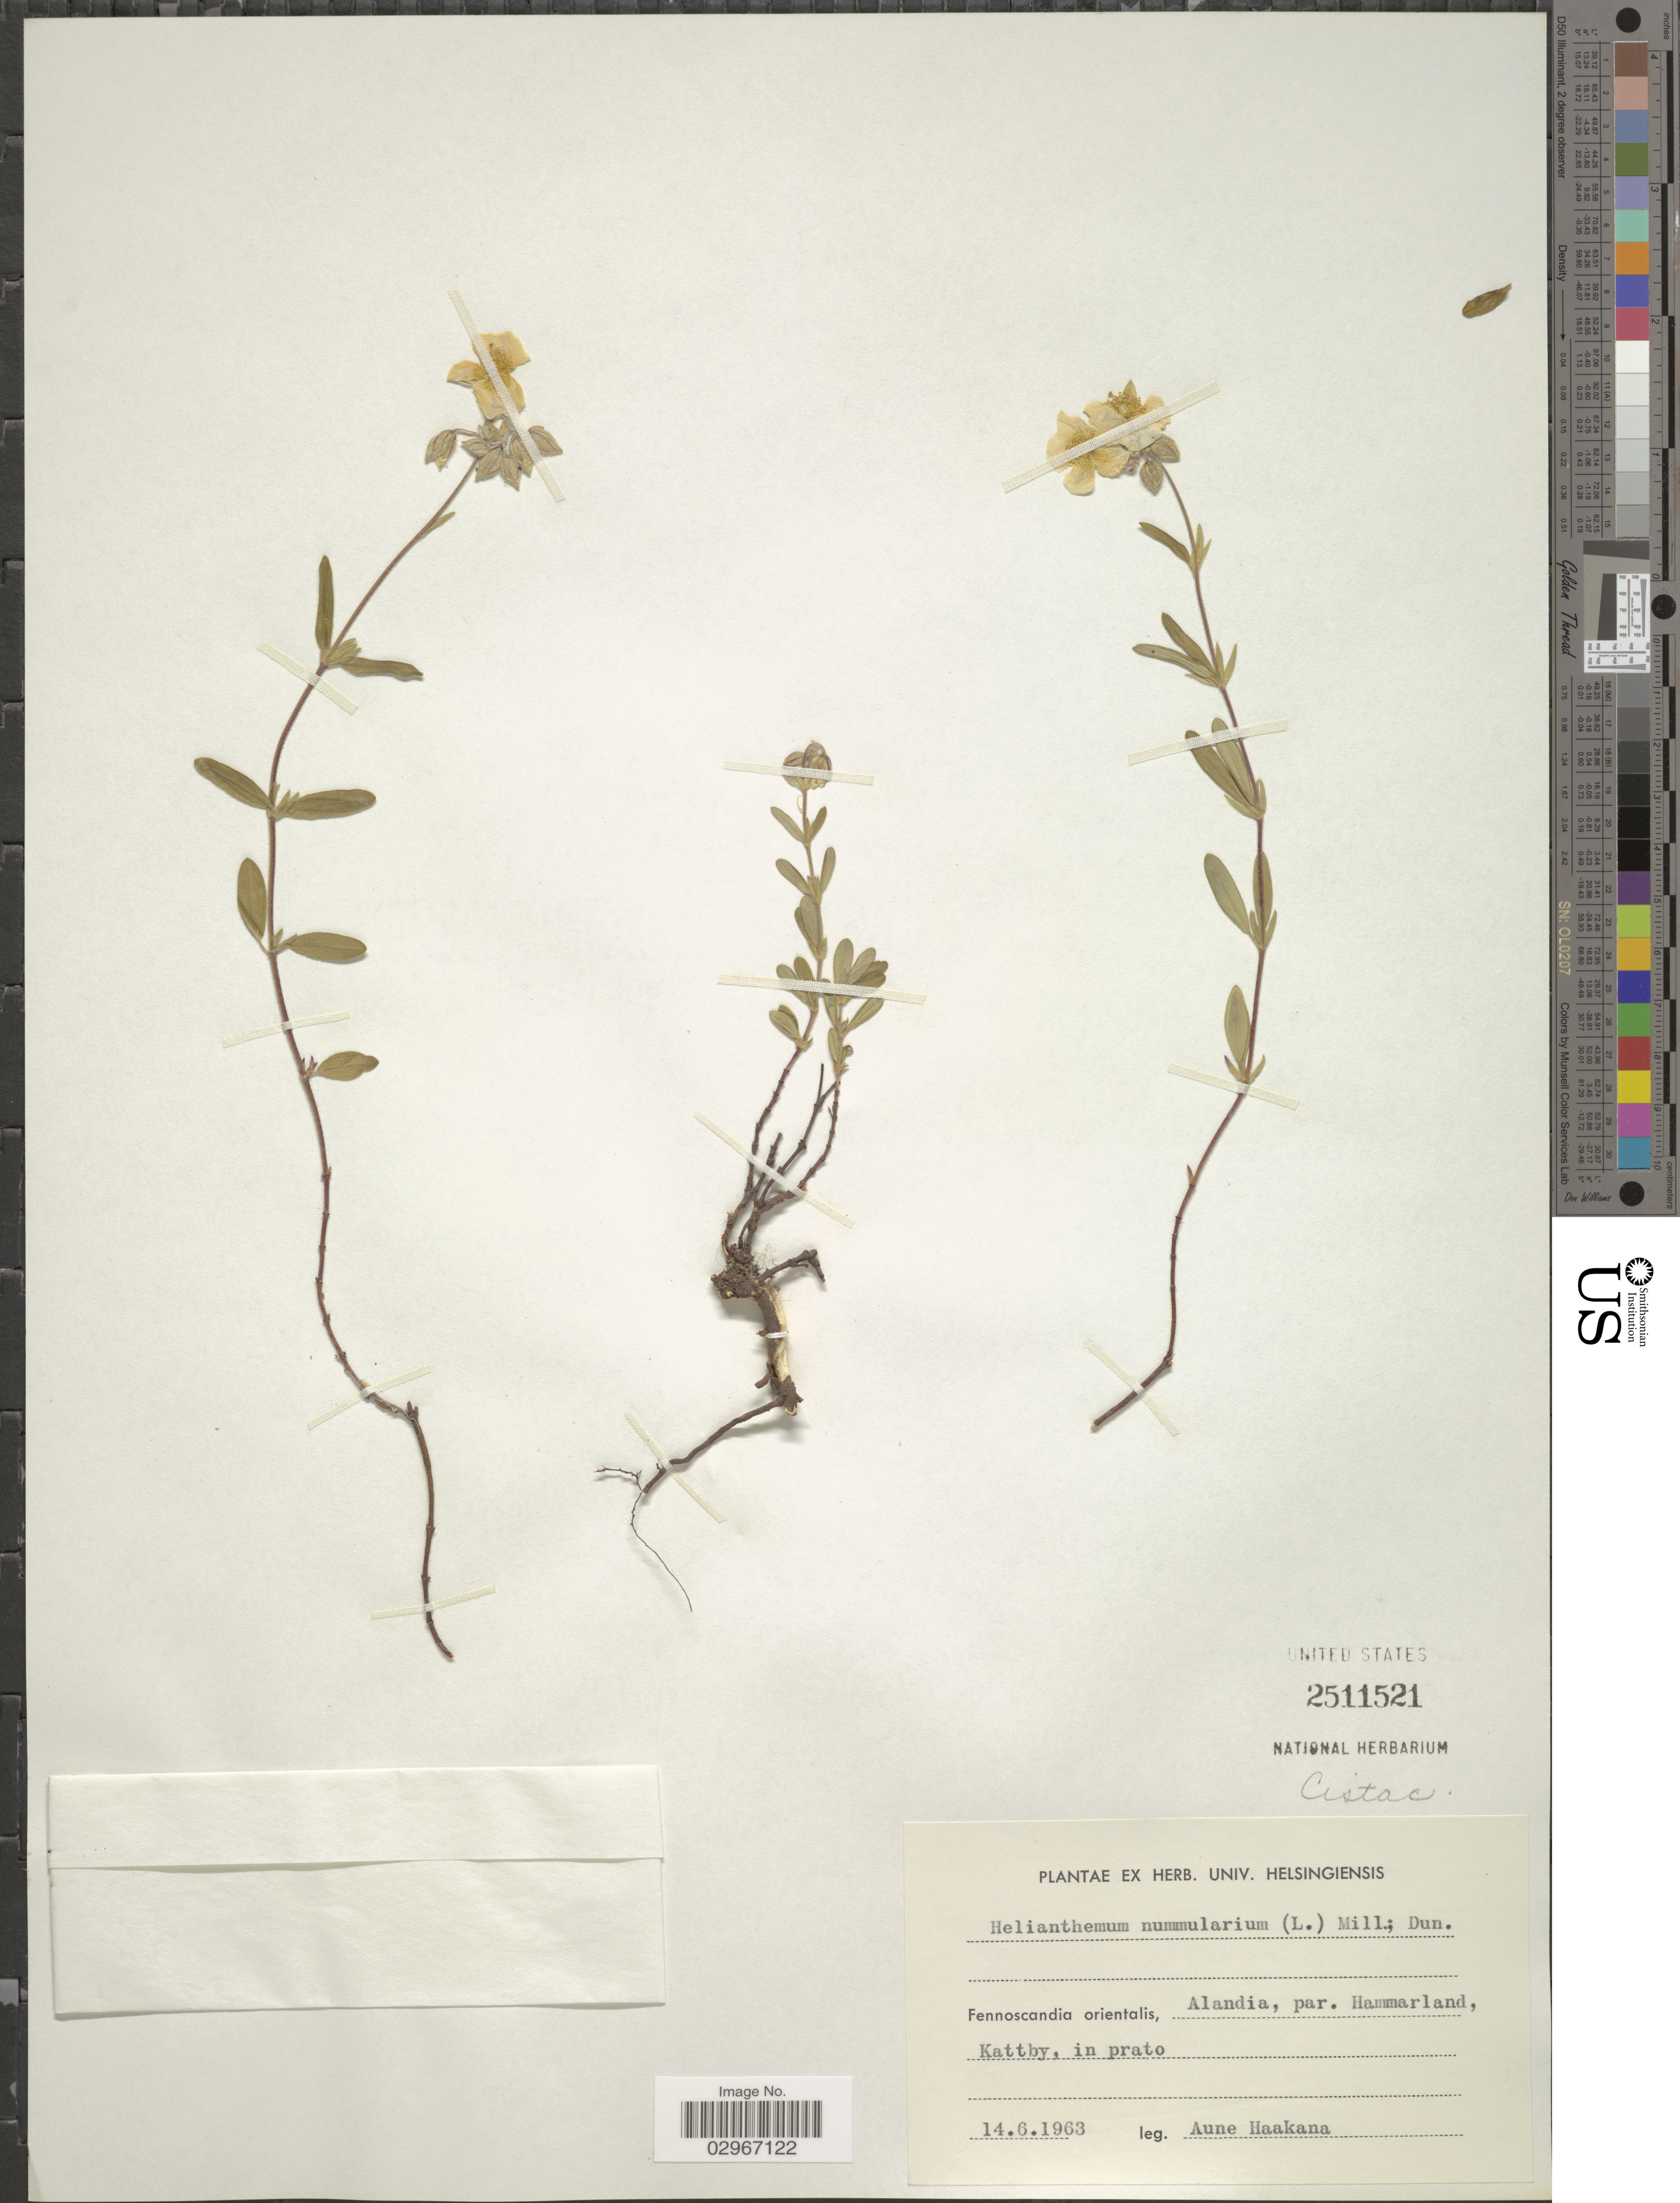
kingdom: Plantae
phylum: Tracheophyta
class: Magnoliopsida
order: Malvales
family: Cistaceae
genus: Helianthemum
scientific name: Helianthemum nummularium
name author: (L.) Mill.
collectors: A. Haakana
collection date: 1963-06-14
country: Finland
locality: Fennoscandia orientalis, Alandia, par. Hammarland, Kattby, in prato.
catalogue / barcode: US 2511521